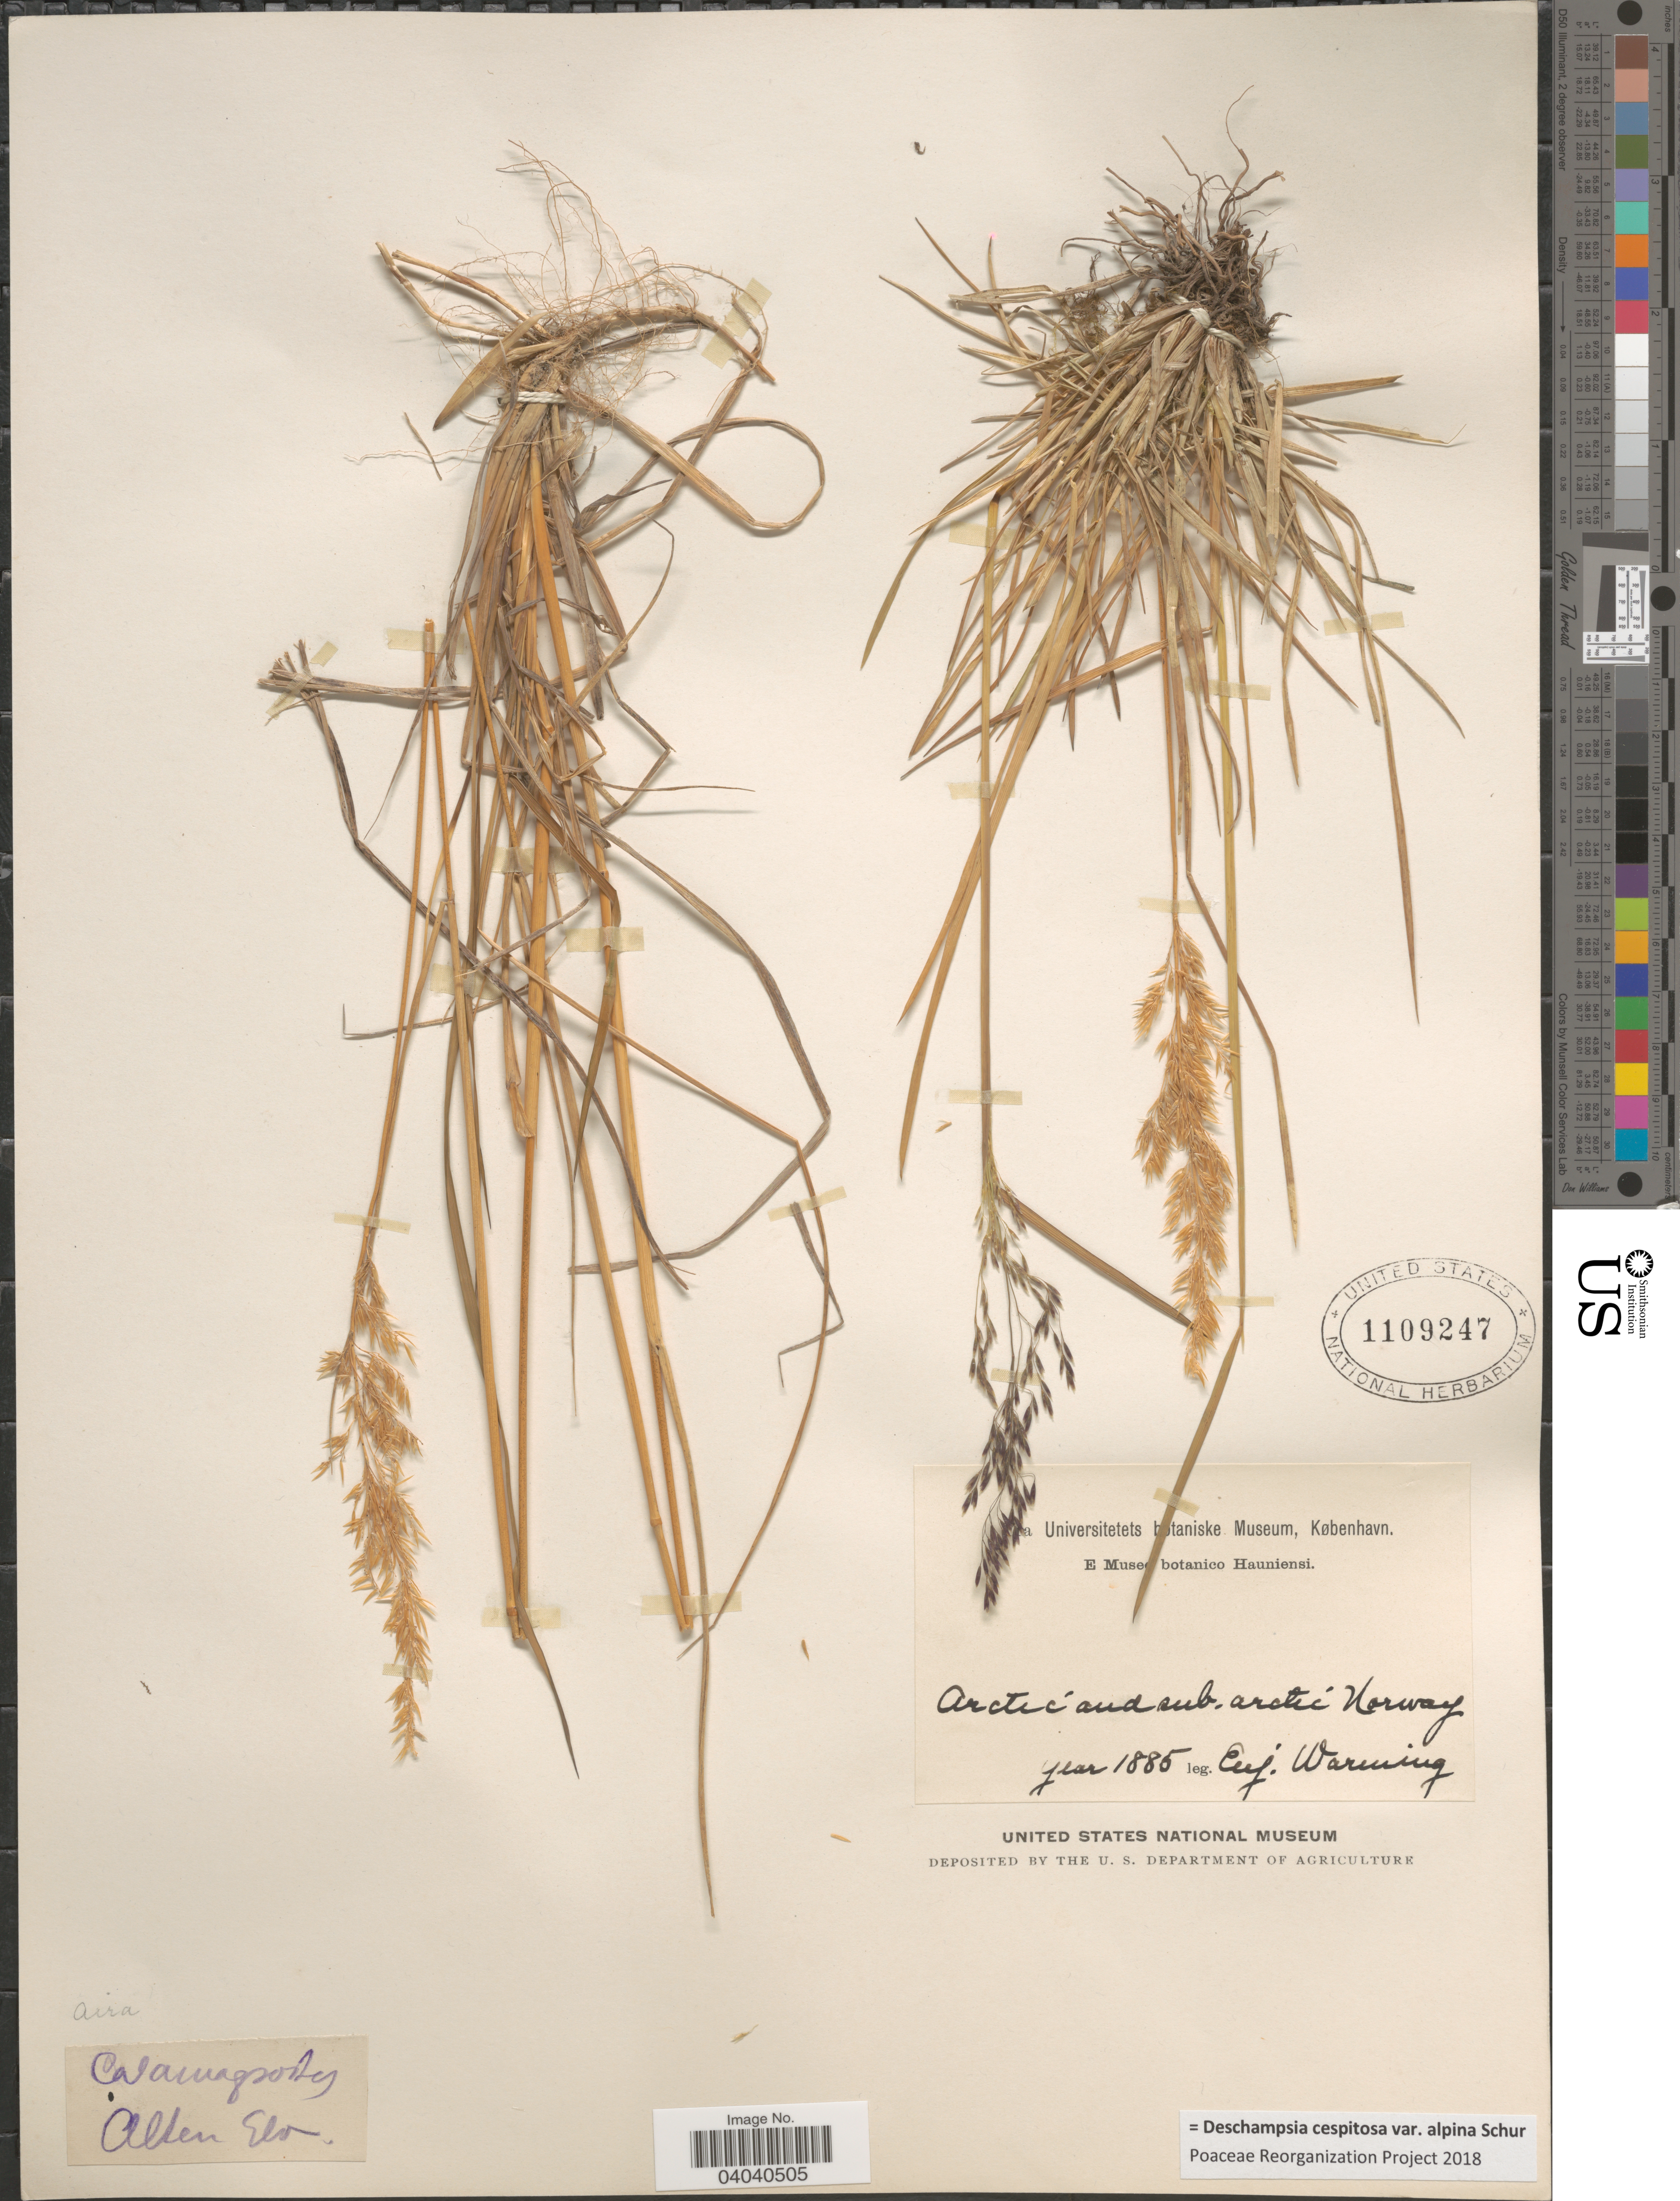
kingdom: Plantae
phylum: Tracheophyta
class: Liliopsida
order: Poales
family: Poaceae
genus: Deschampsia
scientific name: Deschampsia cespitosa var. alpina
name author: Vasey ex W.J. Beal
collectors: E. Warming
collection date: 1885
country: Norway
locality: Arctic and sub-arctic Norway.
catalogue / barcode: US 1109247